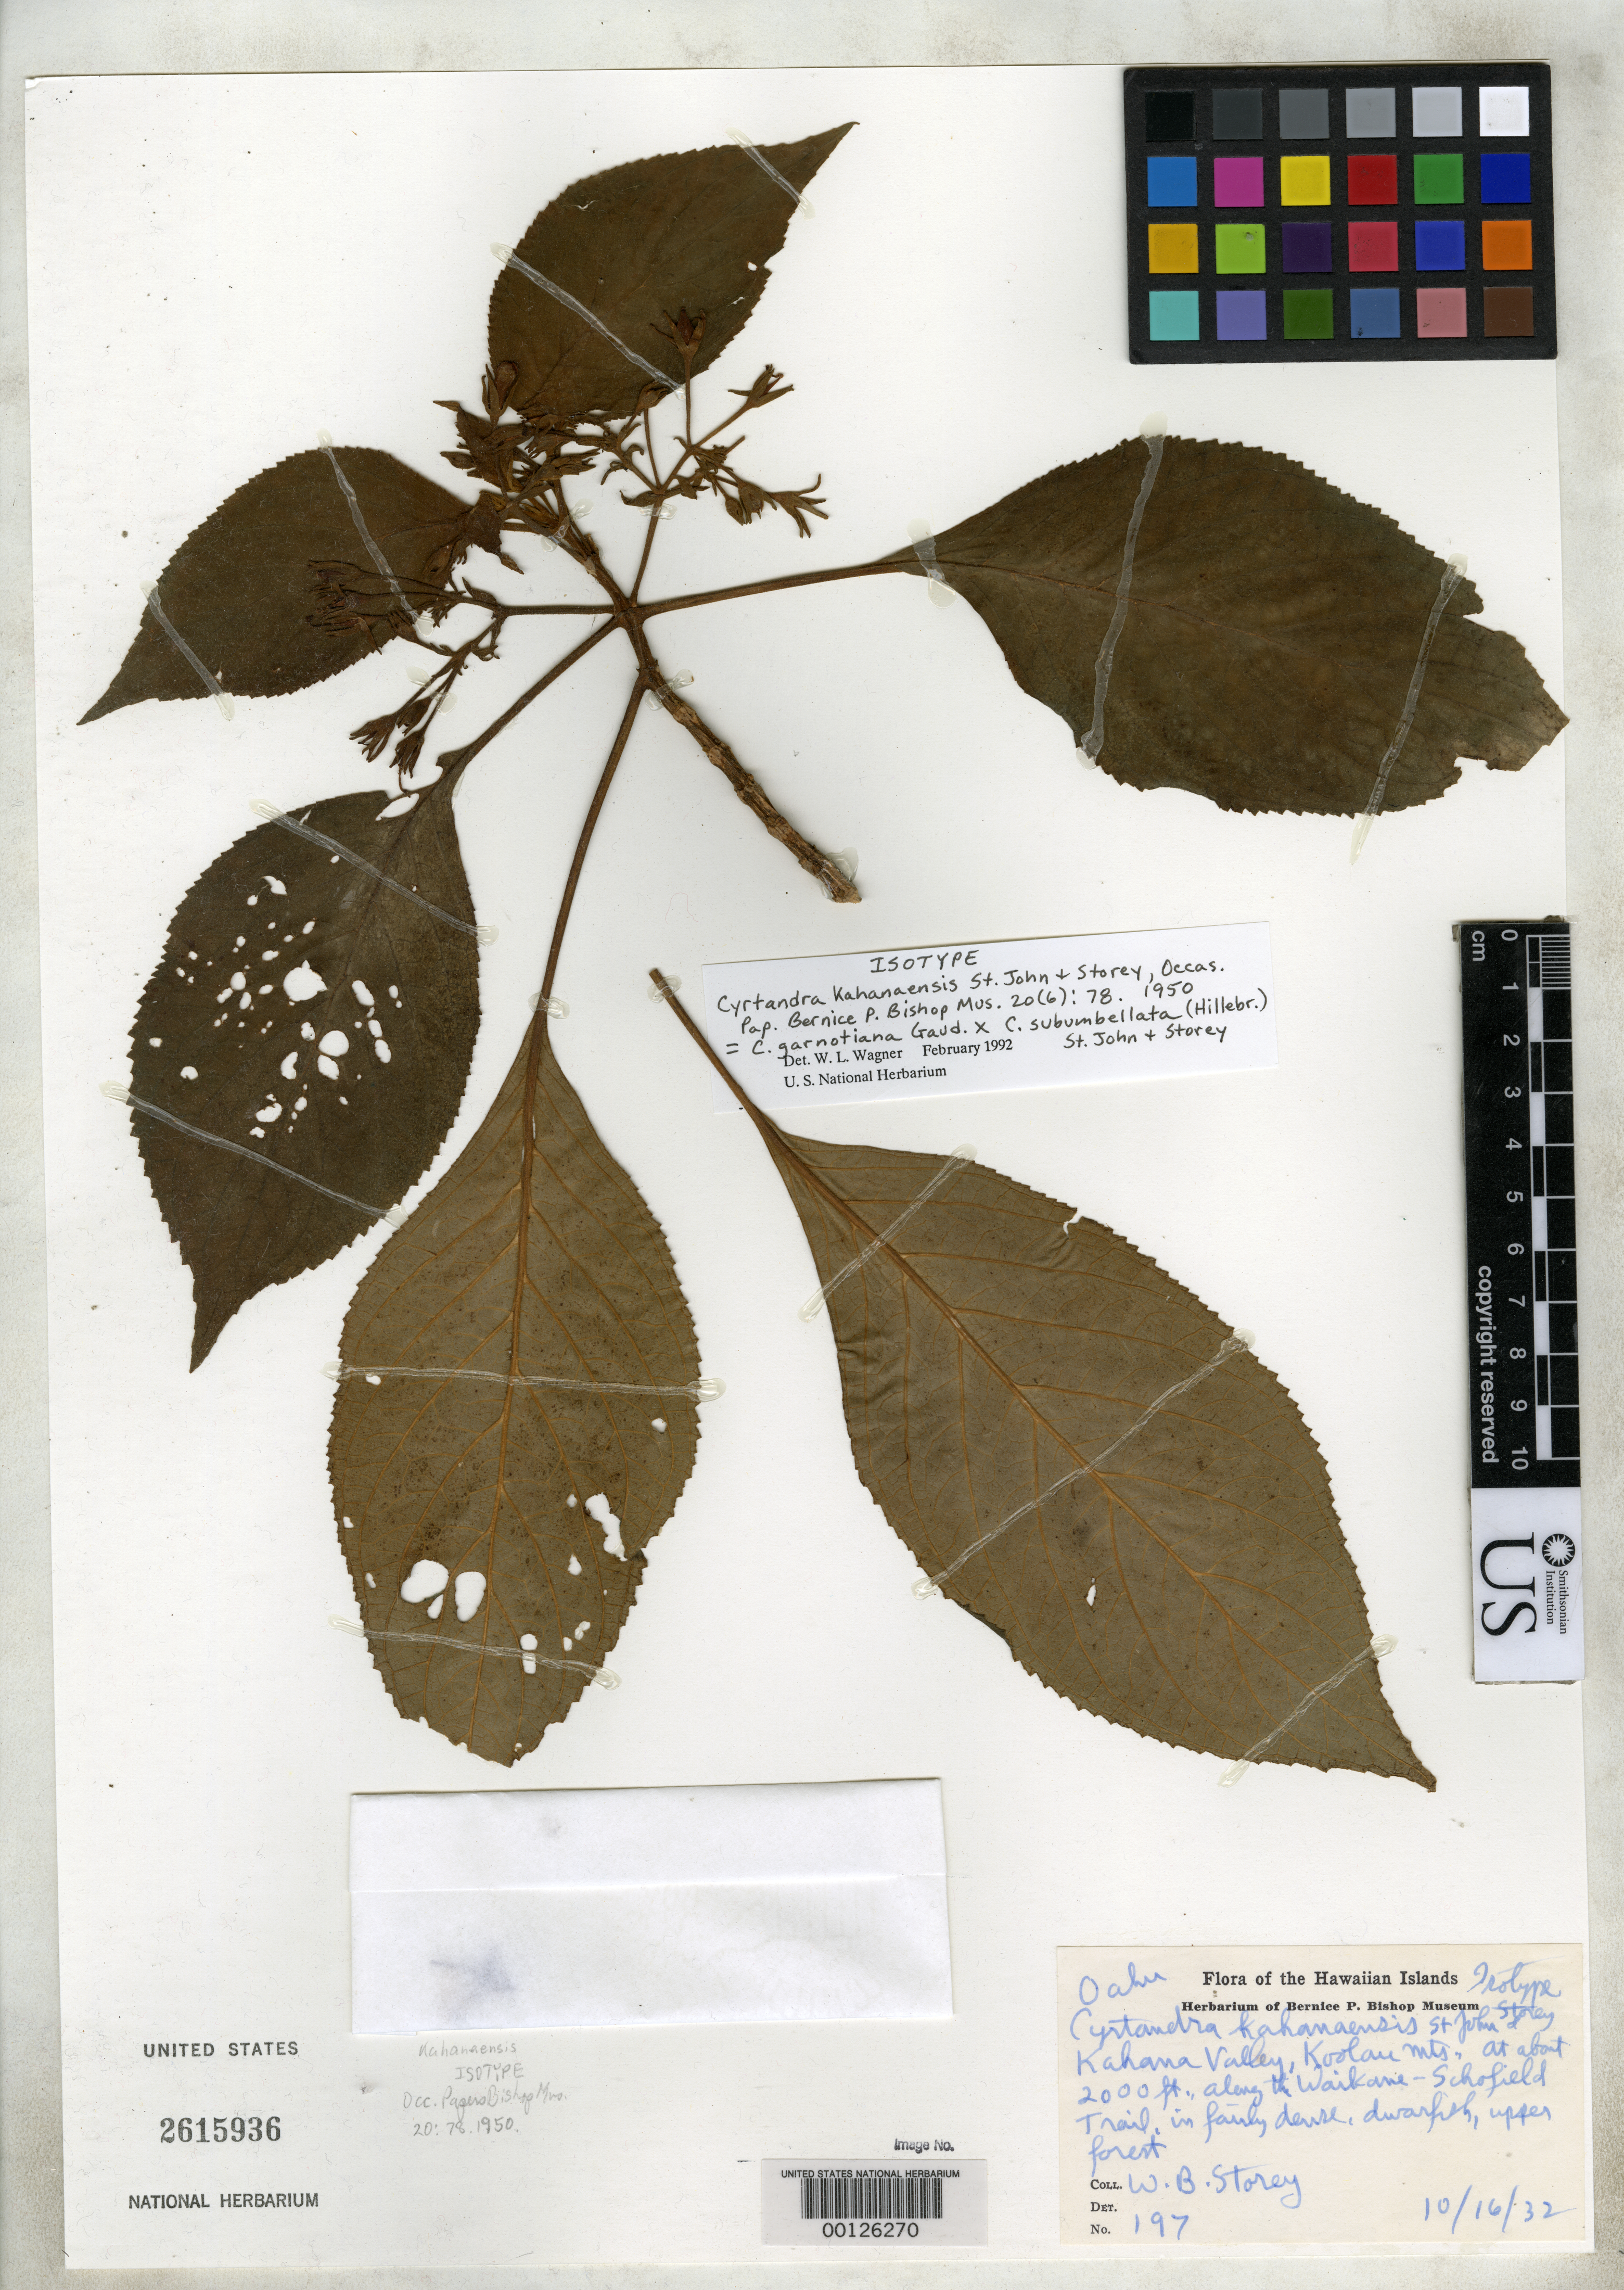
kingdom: Plantae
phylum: Tracheophyta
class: Magnoliopsida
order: Lamiales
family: Gesneriaceae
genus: Cyrtandra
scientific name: Cyrtandra kahanaensis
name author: H. St. John & Storey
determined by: Wagner, W. L., (BOT), Smithsonian Institution - National Museum of Natural History (UNITED STATES)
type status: Isotype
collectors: W. Storey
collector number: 197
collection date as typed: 16 Oct 1932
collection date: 1932-10-16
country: United States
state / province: Hawaii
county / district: Honolulu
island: Oahu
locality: Kahana Valley, Koolau Mts, along the Waikane-Schofield Trail.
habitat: In fairly dense, dwarfish, upper forest.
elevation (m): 610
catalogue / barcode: US 2615936